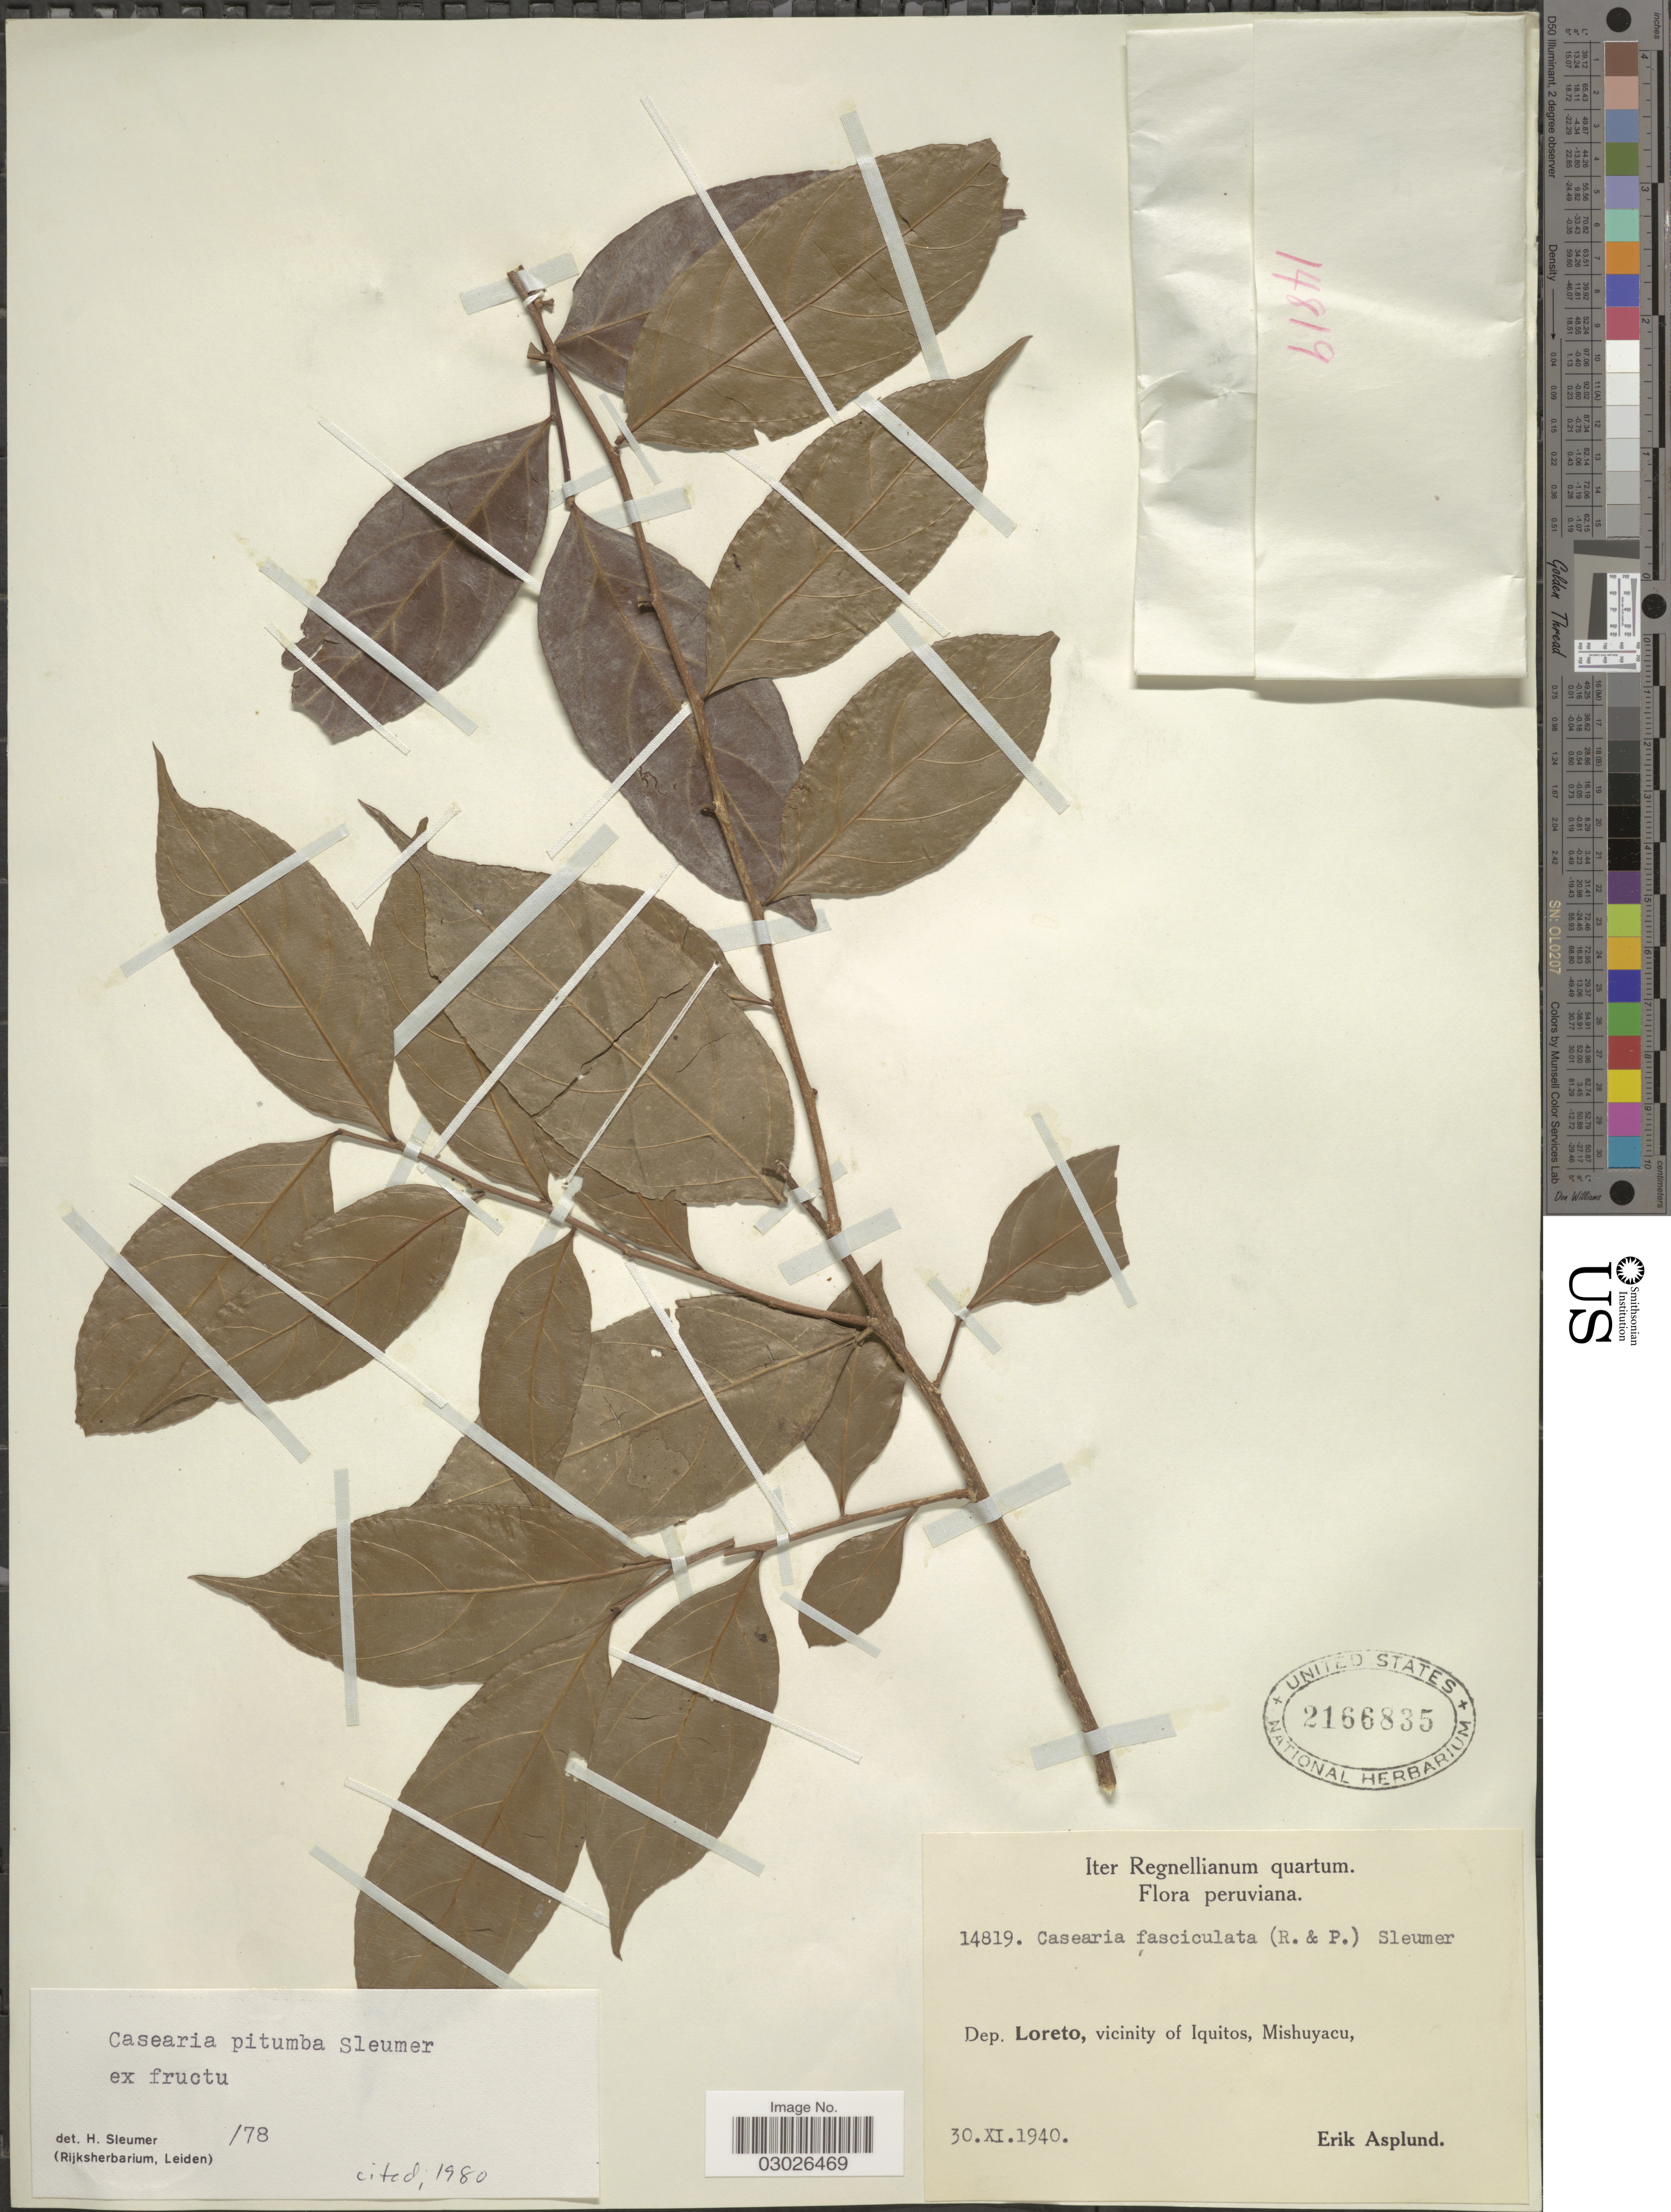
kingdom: Plantae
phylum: Tracheophyta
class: Magnoliopsida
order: Malpighiales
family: Salicaceae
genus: Casearia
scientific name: Casearia pitumba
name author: Sleumer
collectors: E. Asplund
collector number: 14819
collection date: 1940-11-30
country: Peru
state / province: Loreto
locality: Dep. Loreto, vicinity of Iquitos, Mishuyacu.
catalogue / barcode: US 2166835